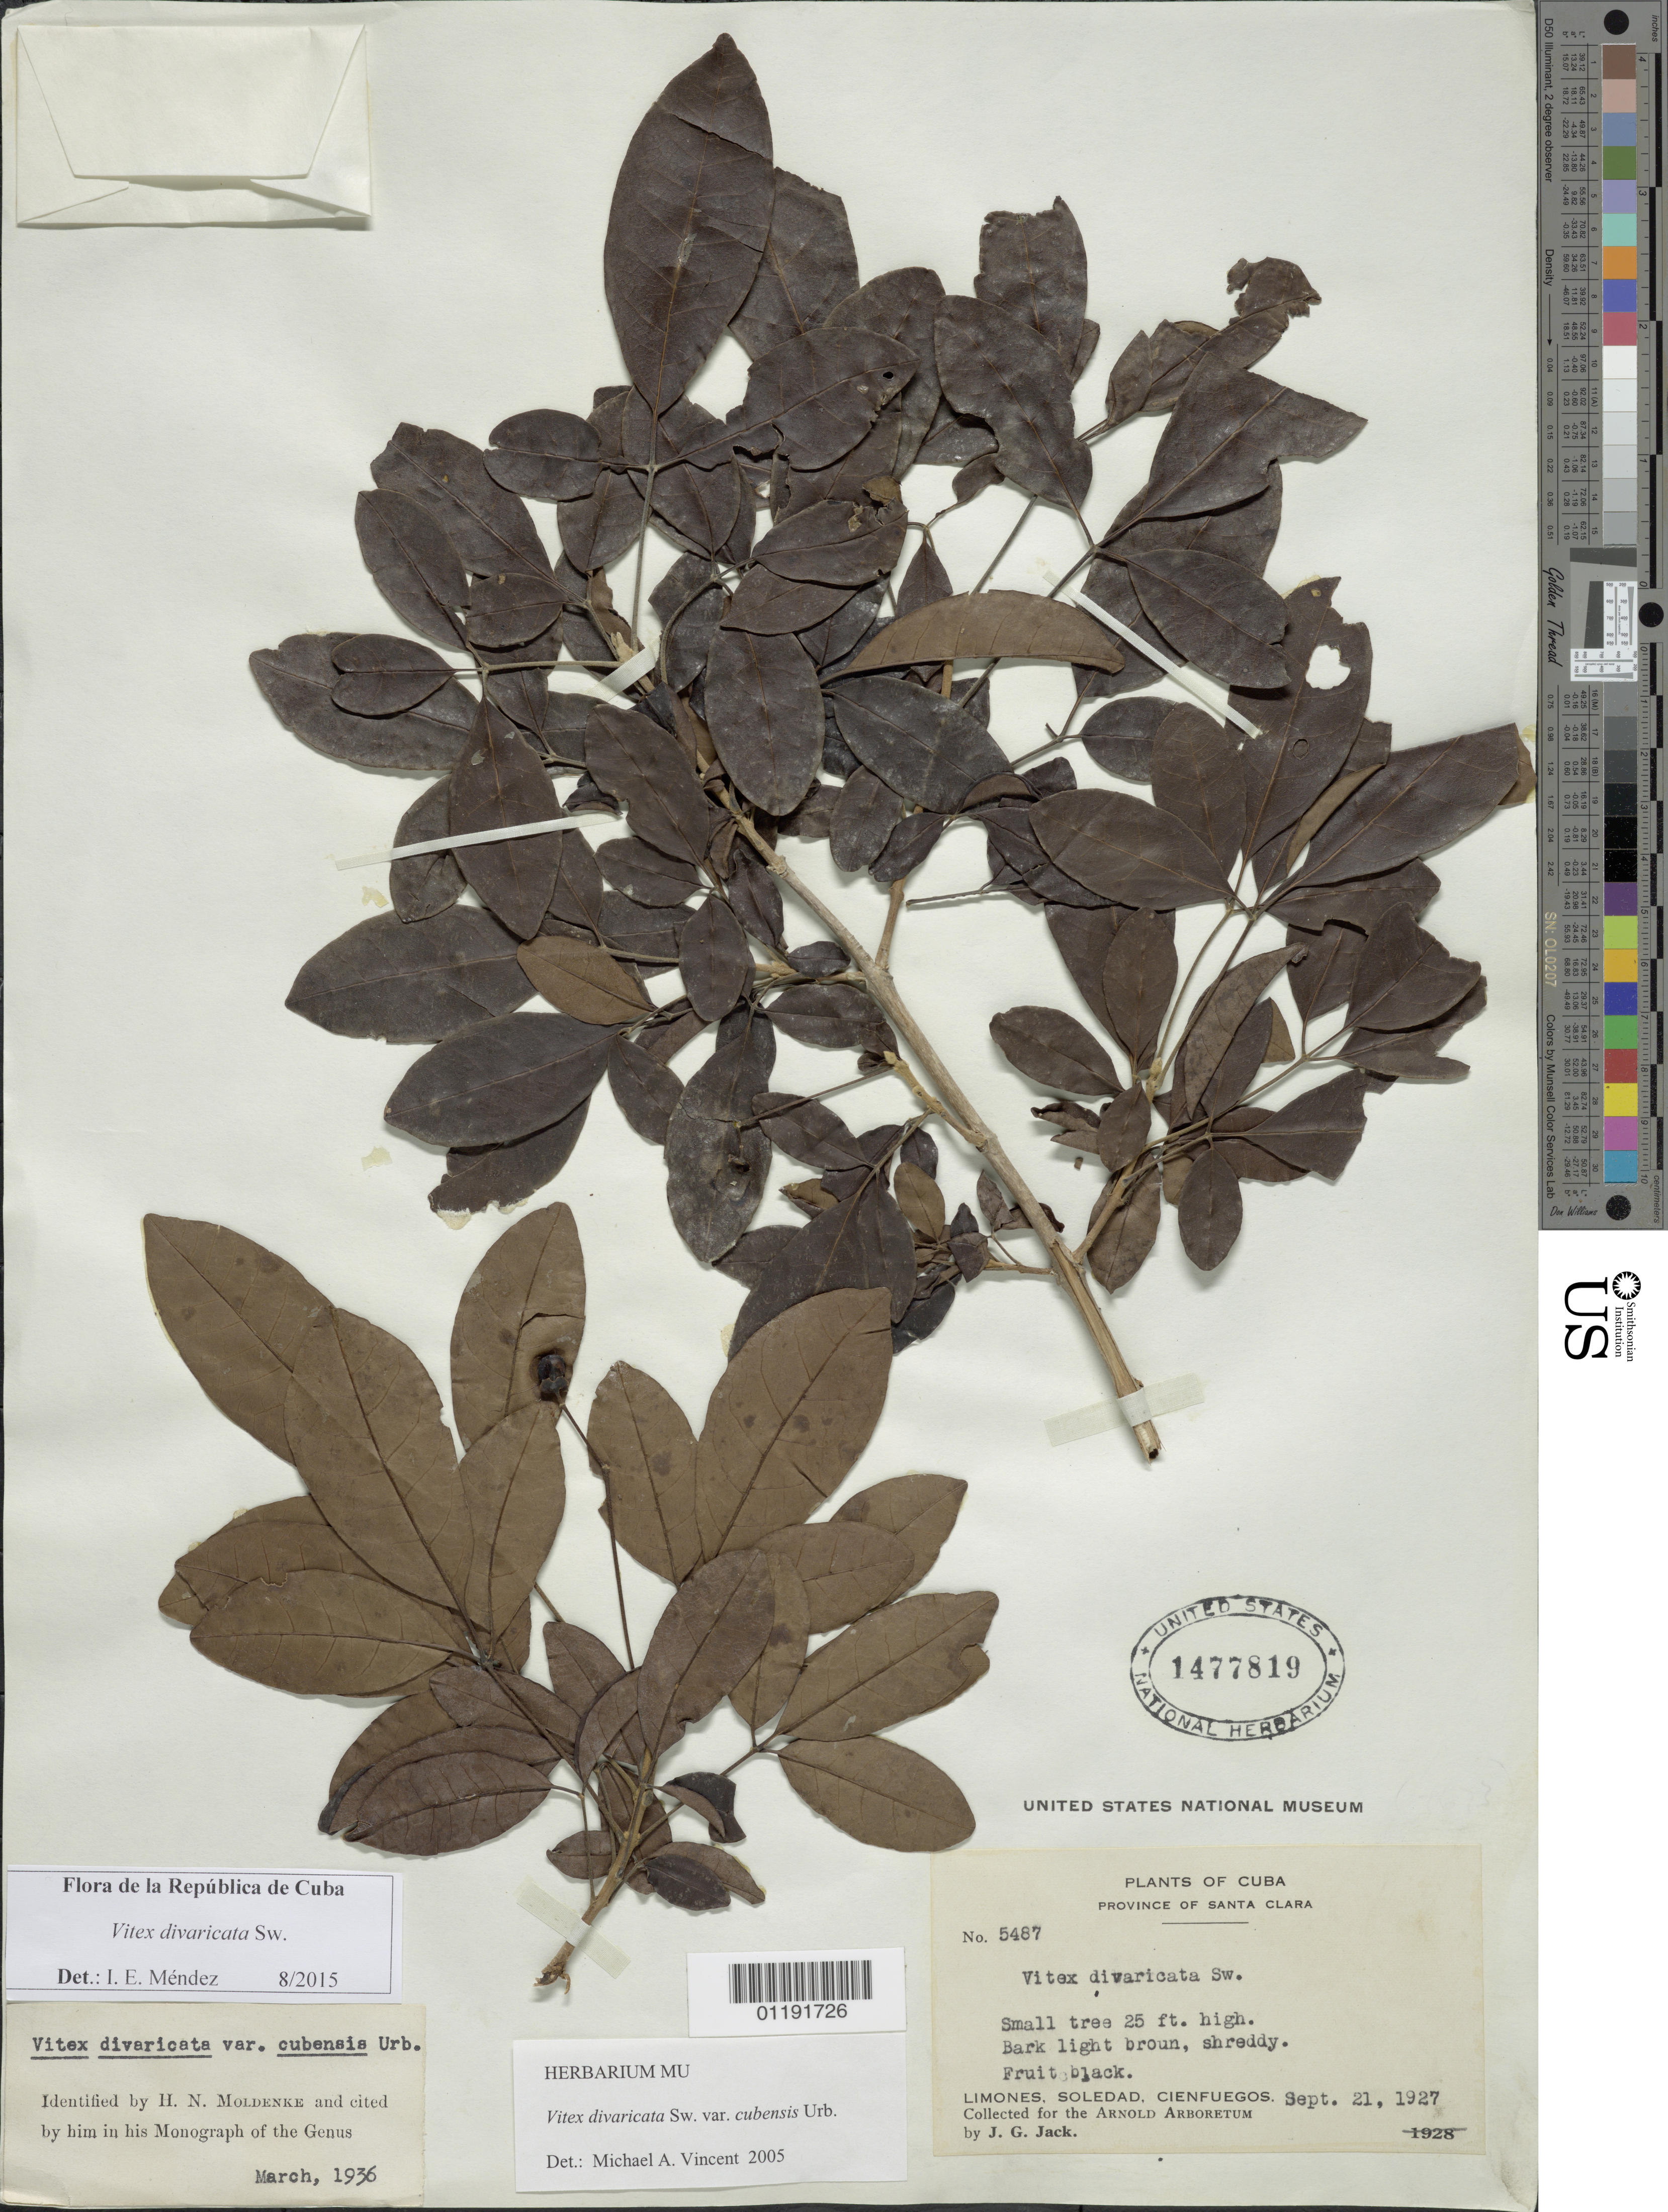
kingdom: Plantae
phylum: Tracheophyta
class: Magnoliopsida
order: Lamiales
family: Lamiaceae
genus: Vitex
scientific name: Vitex divaricata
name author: Sw.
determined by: Méndez, I. E.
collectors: J. G. Jack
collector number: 5487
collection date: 1927-09-21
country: Cuba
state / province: Cienfuegos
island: Cuba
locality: Soledad, Limones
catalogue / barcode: US 1477819